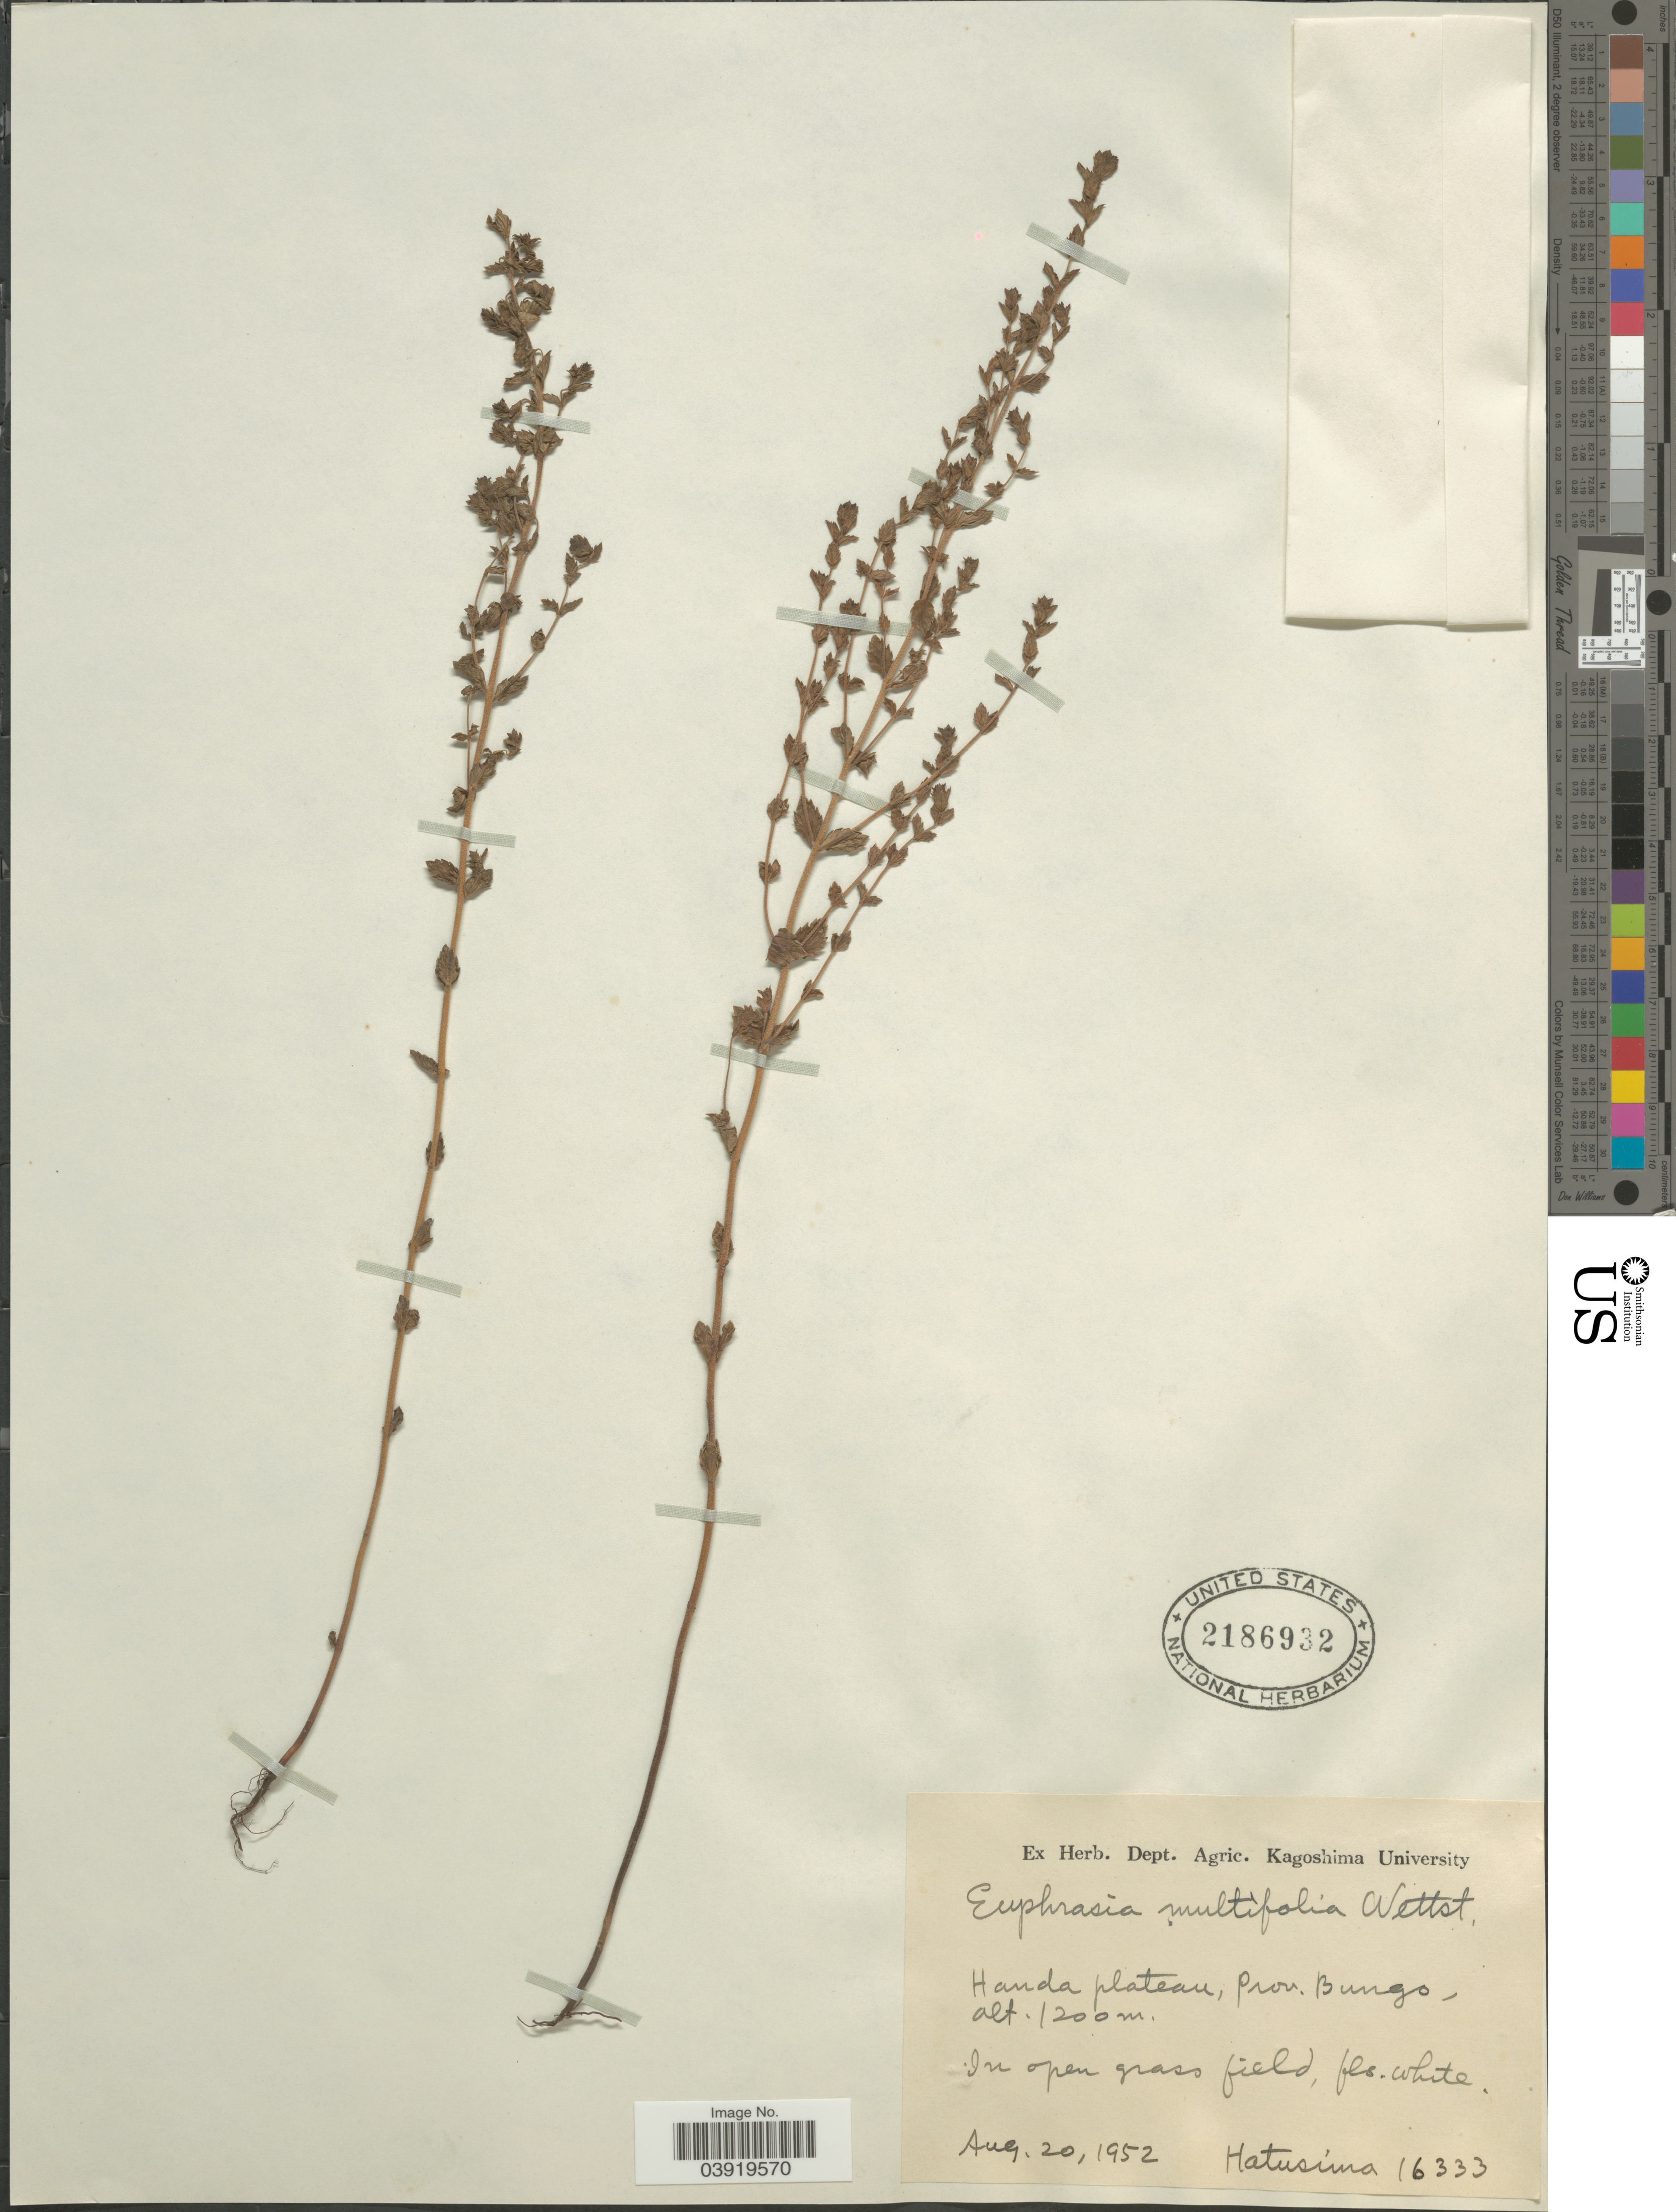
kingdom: Plantae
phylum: Tracheophyta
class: Magnoliopsida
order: Lamiales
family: Orobanchaceae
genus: Euphrasia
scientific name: Euphrasia multifolia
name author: Wettst.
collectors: -. Hatusima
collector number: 16333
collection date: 1952-08-20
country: Japan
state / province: Kagosima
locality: Kagoshima. Handa plateau, prov. Bungo.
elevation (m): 1200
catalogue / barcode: US 2186932